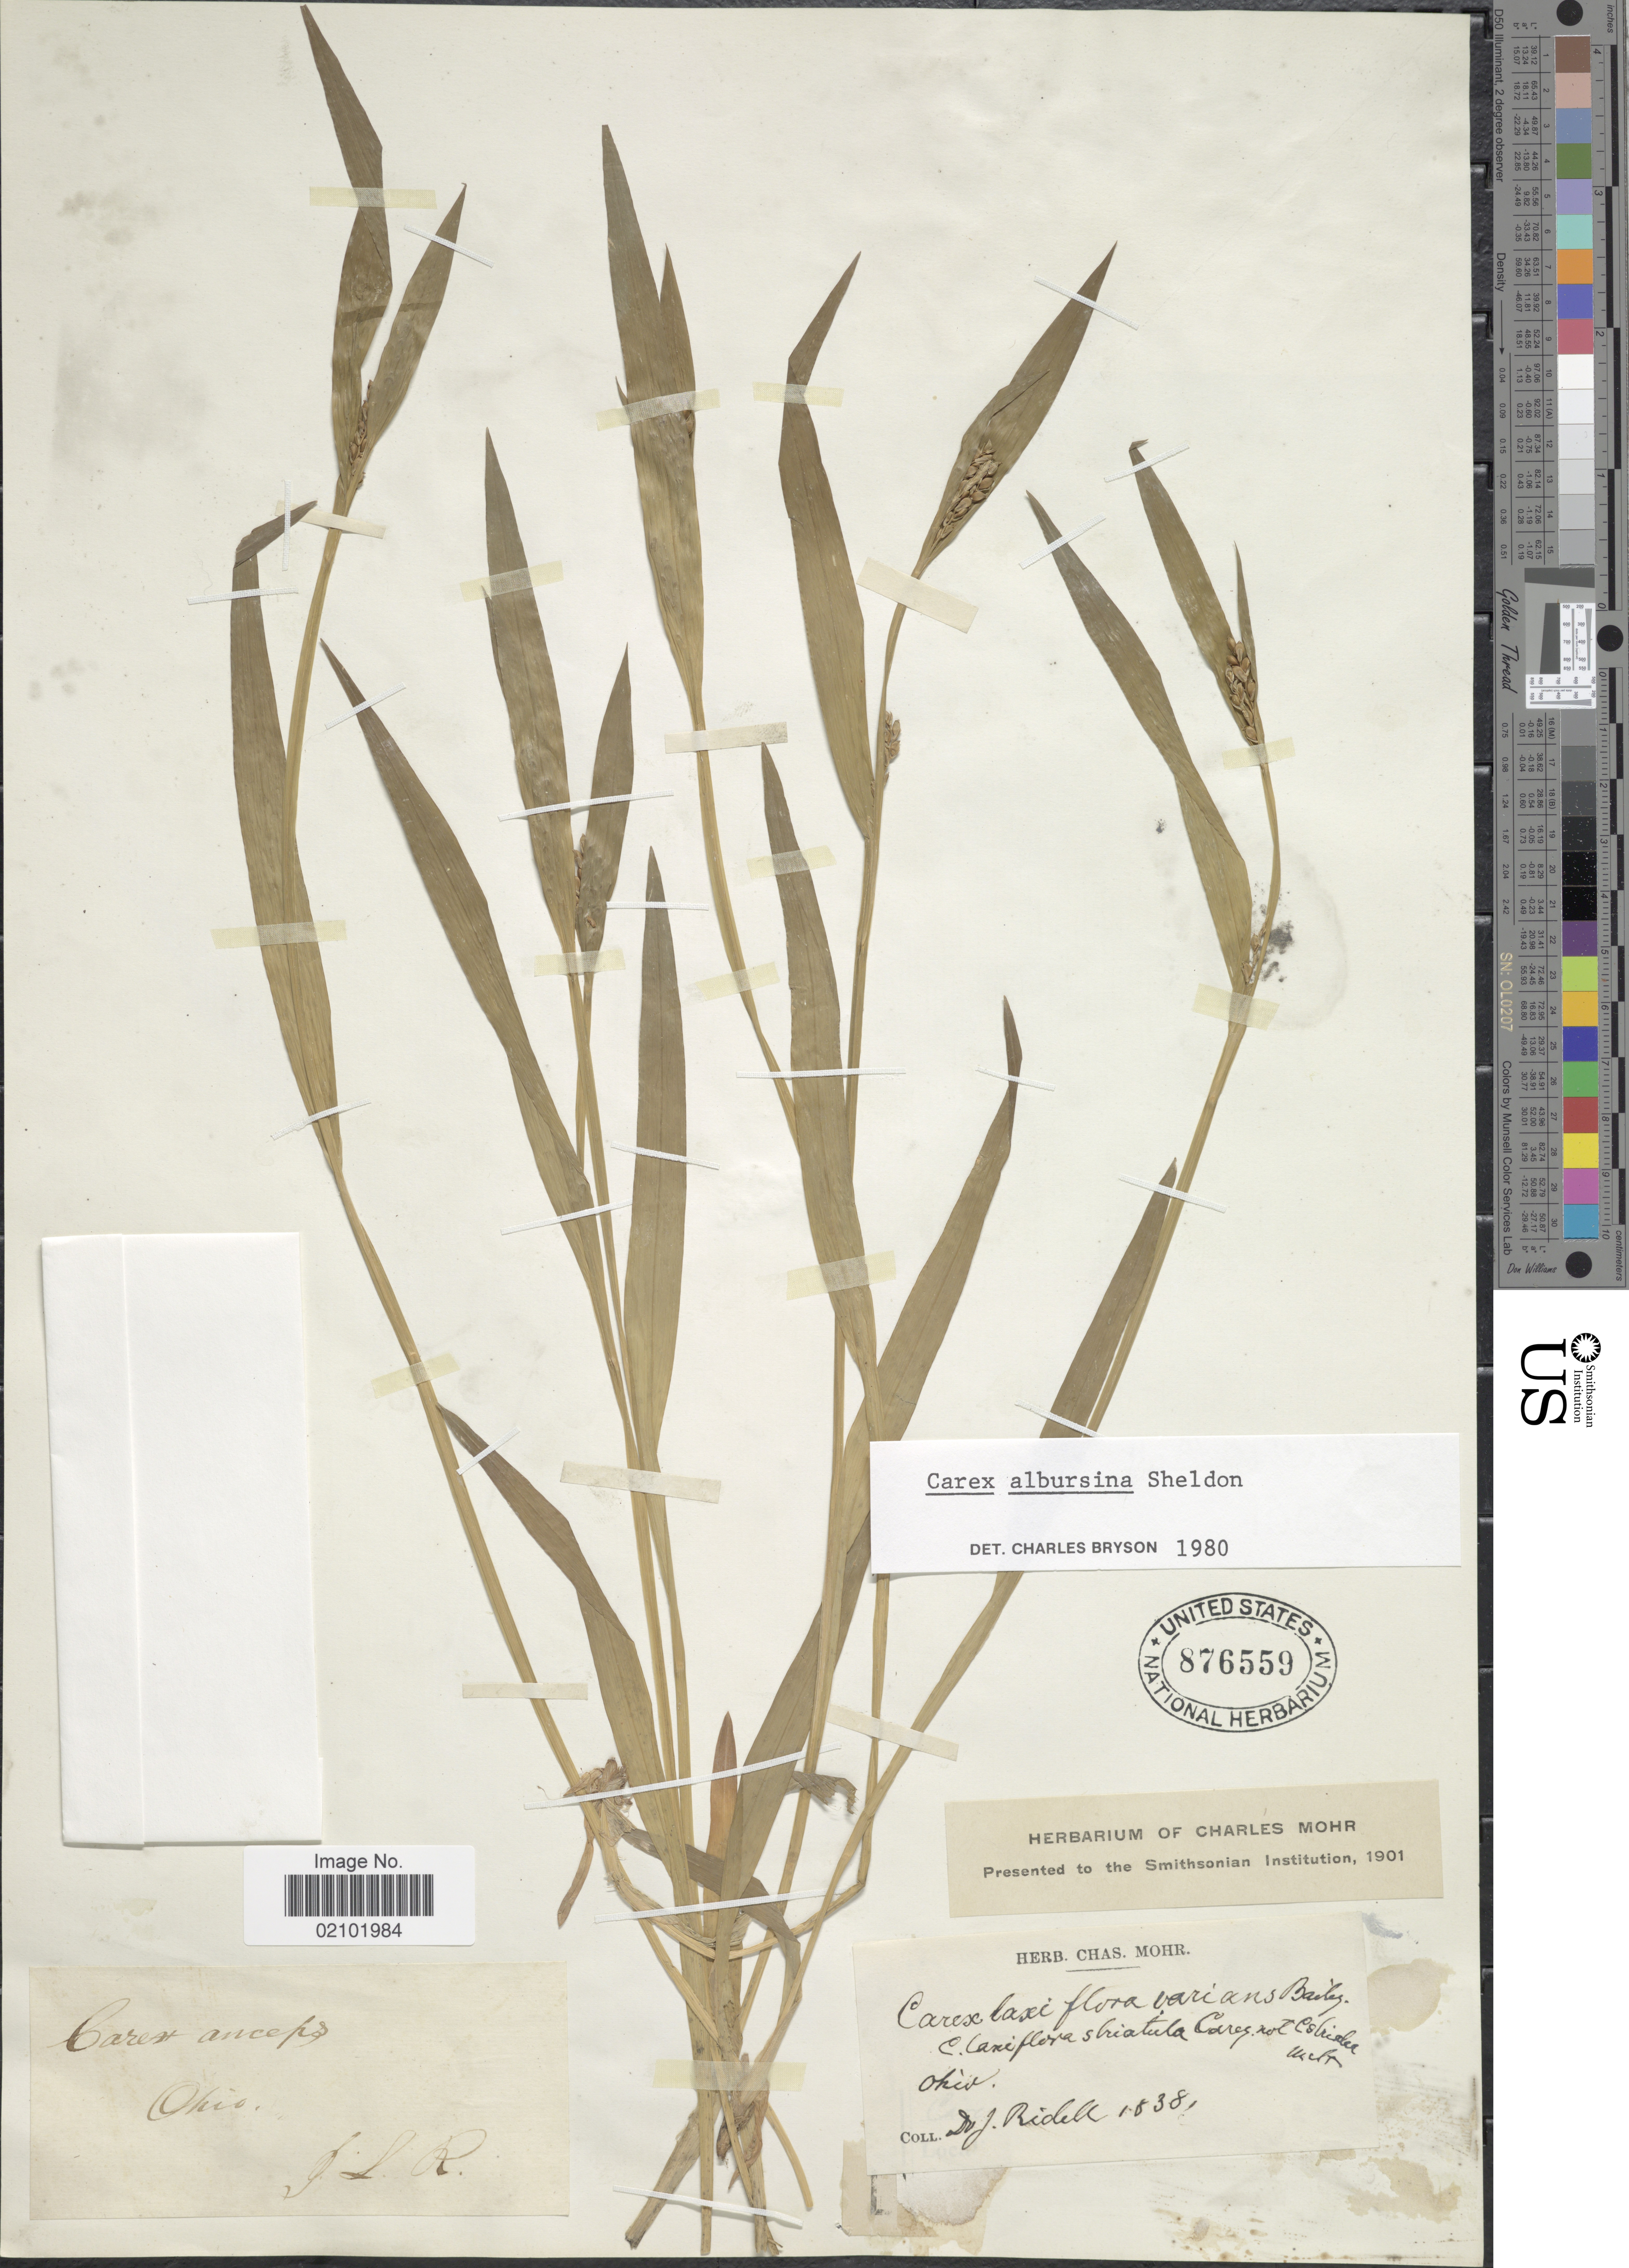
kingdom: Plantae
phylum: Tracheophyta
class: Liliopsida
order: Poales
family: Cyperaceae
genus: Carex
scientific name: Carex albursina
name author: E. Sheld.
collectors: J. Ridell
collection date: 1838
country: United States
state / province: Ohio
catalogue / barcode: US 876559